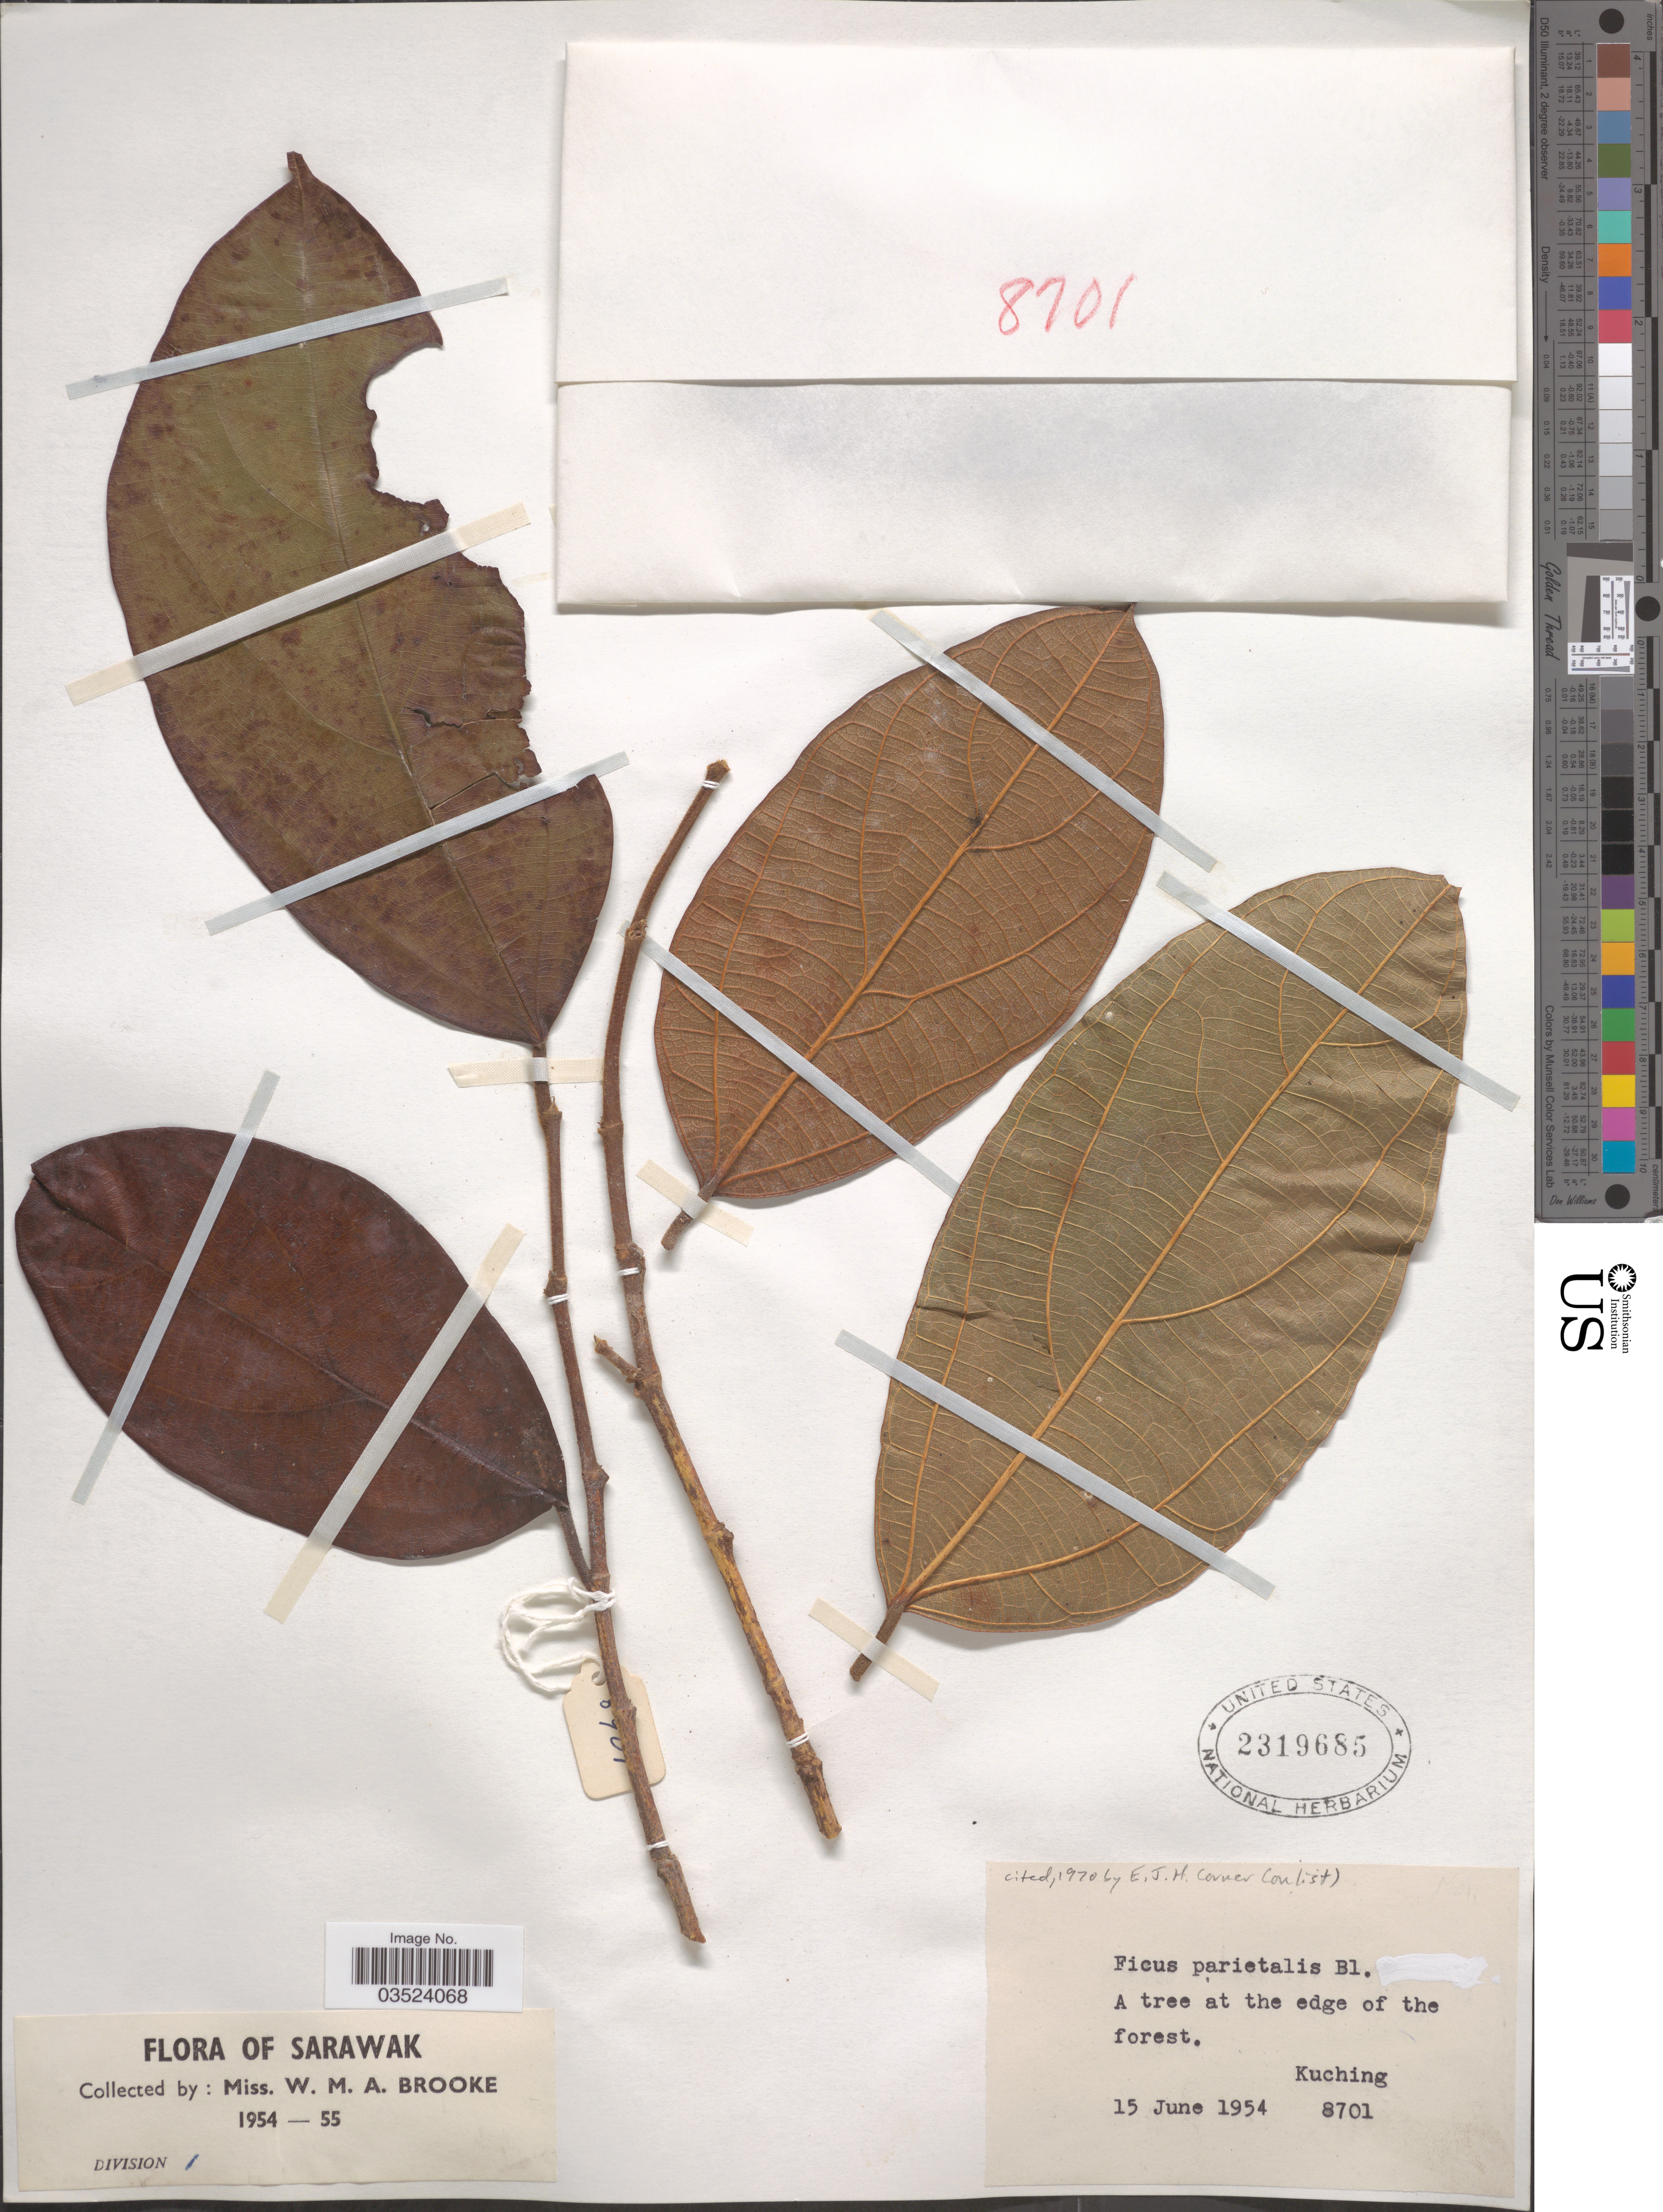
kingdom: Plantae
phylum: Tracheophyta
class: Magnoliopsida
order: Rosales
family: Moraceae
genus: Ficus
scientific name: Ficus parietalis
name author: Blume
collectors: W. Brooke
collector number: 8701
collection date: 1954-06-15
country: Malaysia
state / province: Sarawak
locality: Kuching. Division 1.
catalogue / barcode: US 2319685